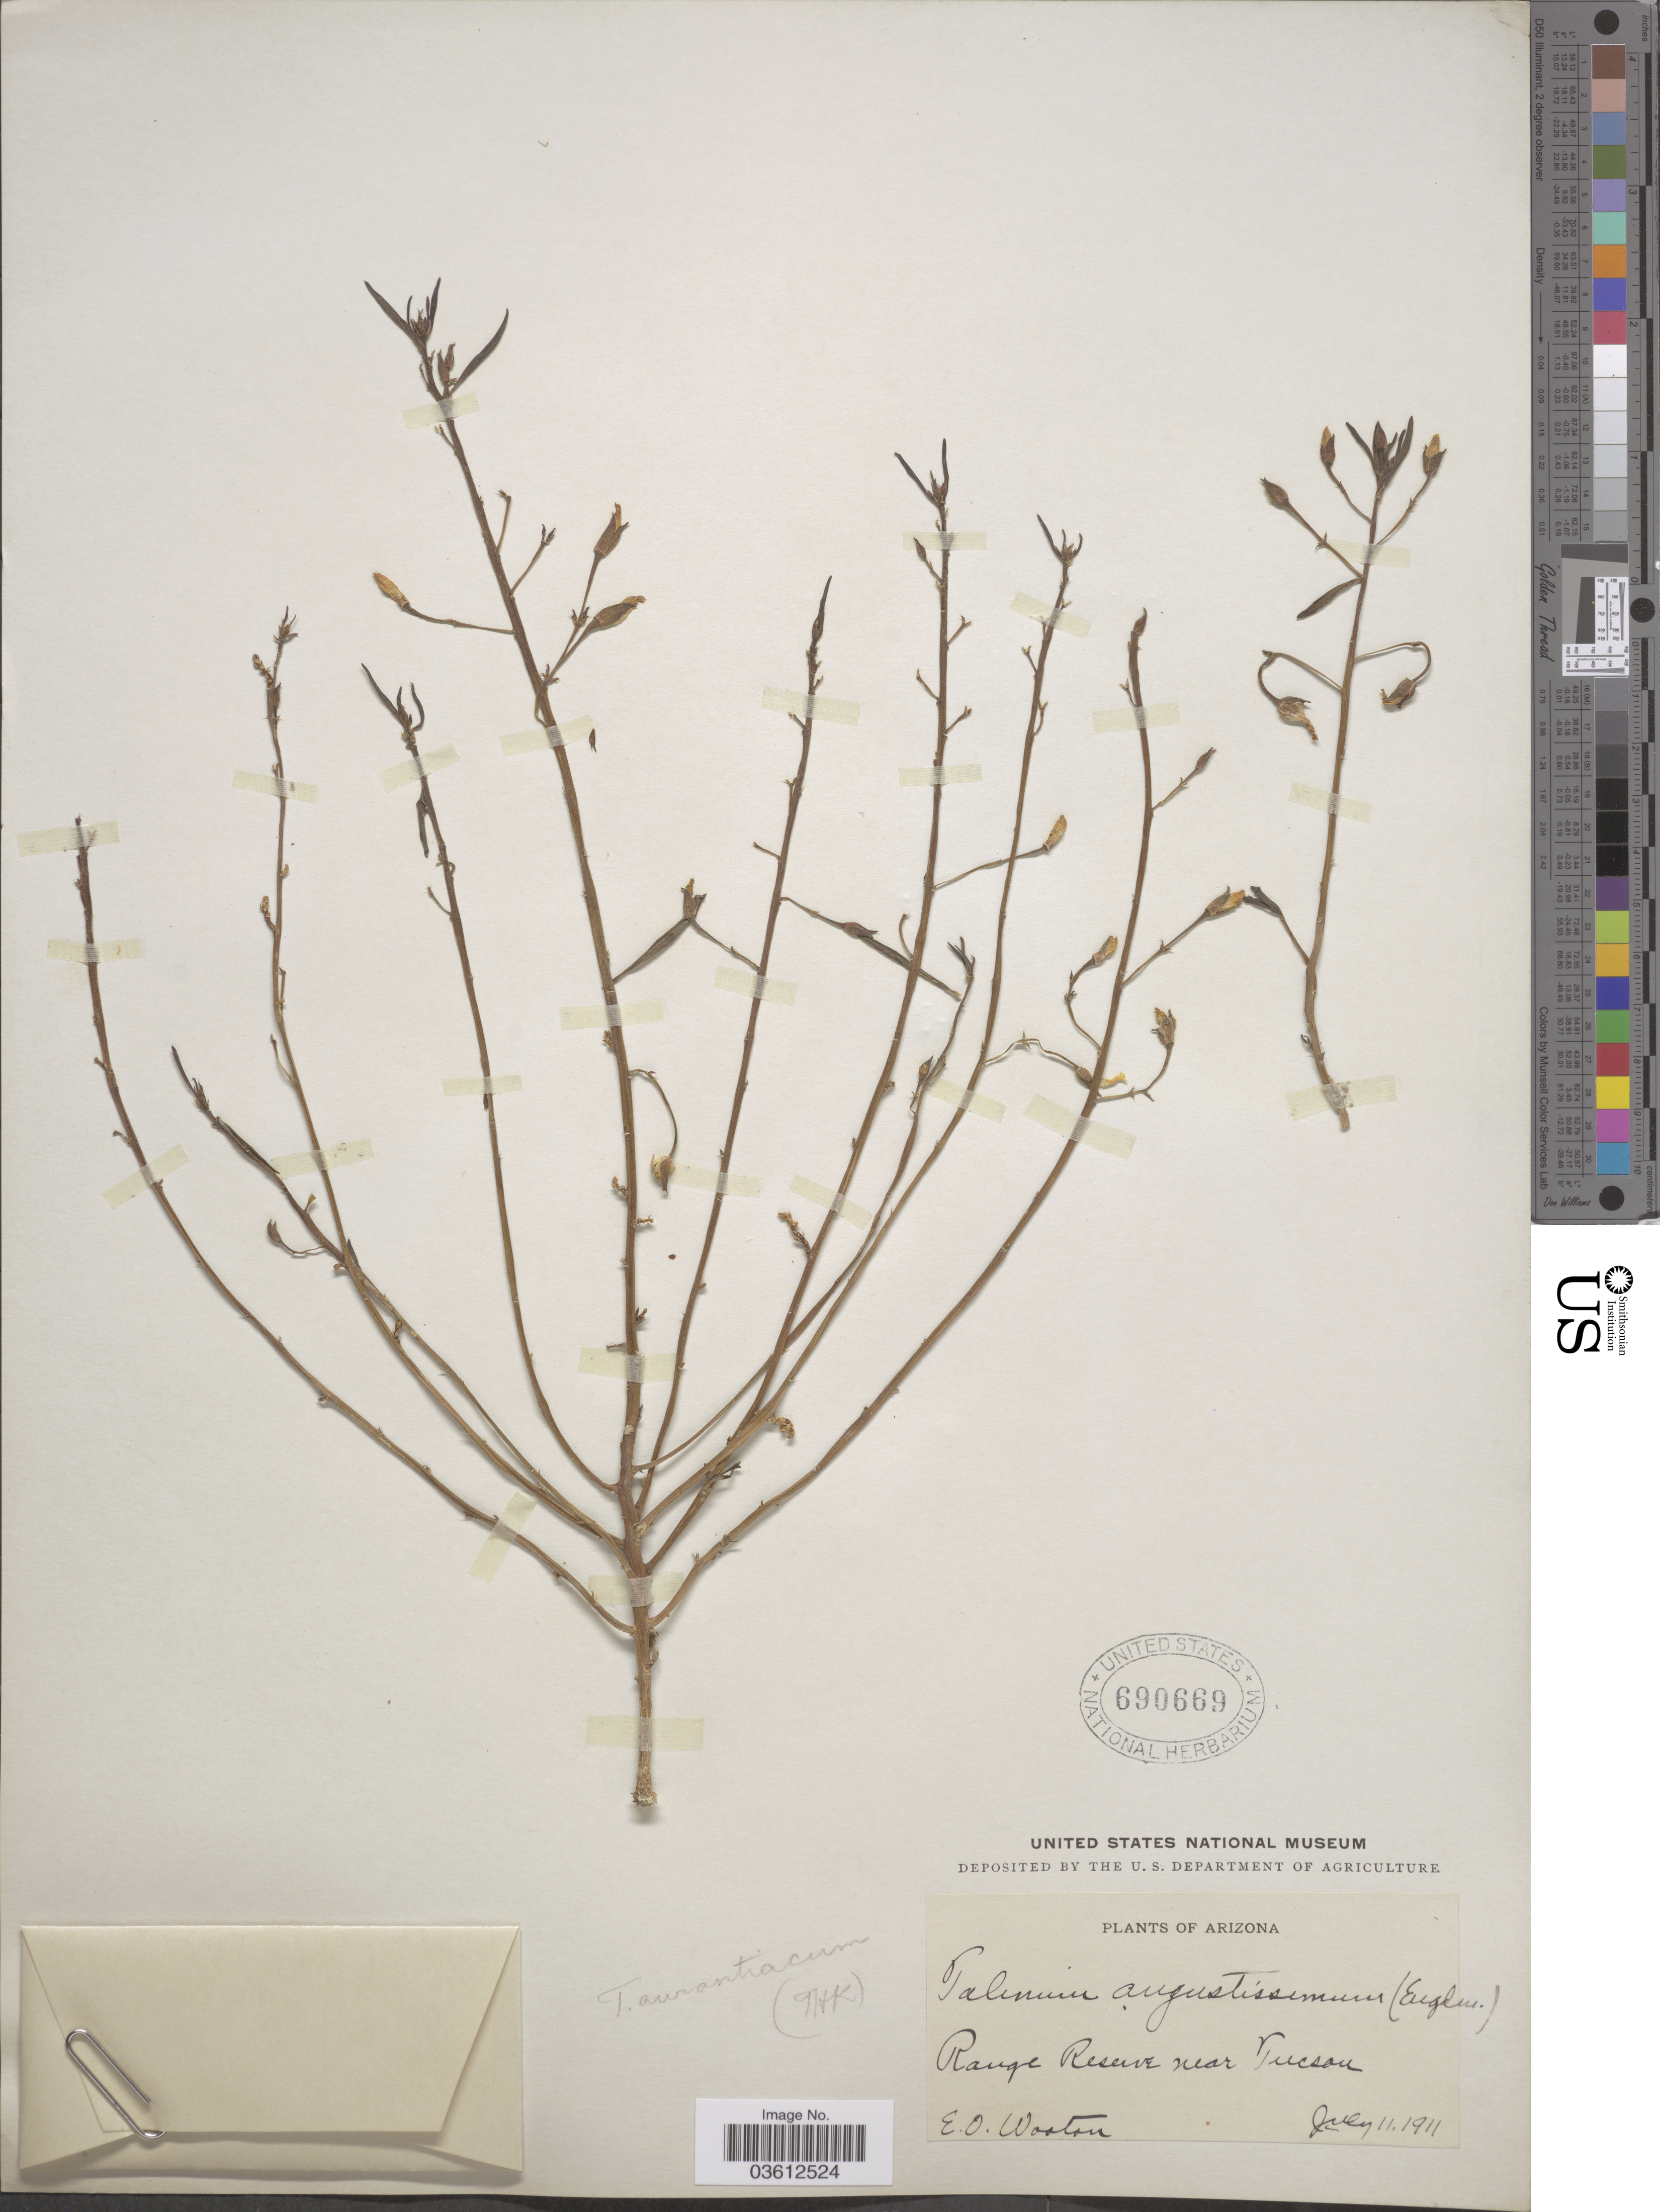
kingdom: Plantae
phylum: Tracheophyta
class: Magnoliopsida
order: Caryophyllales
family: Talinaceae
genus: Talinum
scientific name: Talinum aurantiacum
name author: Engelm. in A. Gray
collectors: E. O. Wooton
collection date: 1911-07-11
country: United States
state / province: Arizona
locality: Range Reserve near Tucson.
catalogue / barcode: US 690669